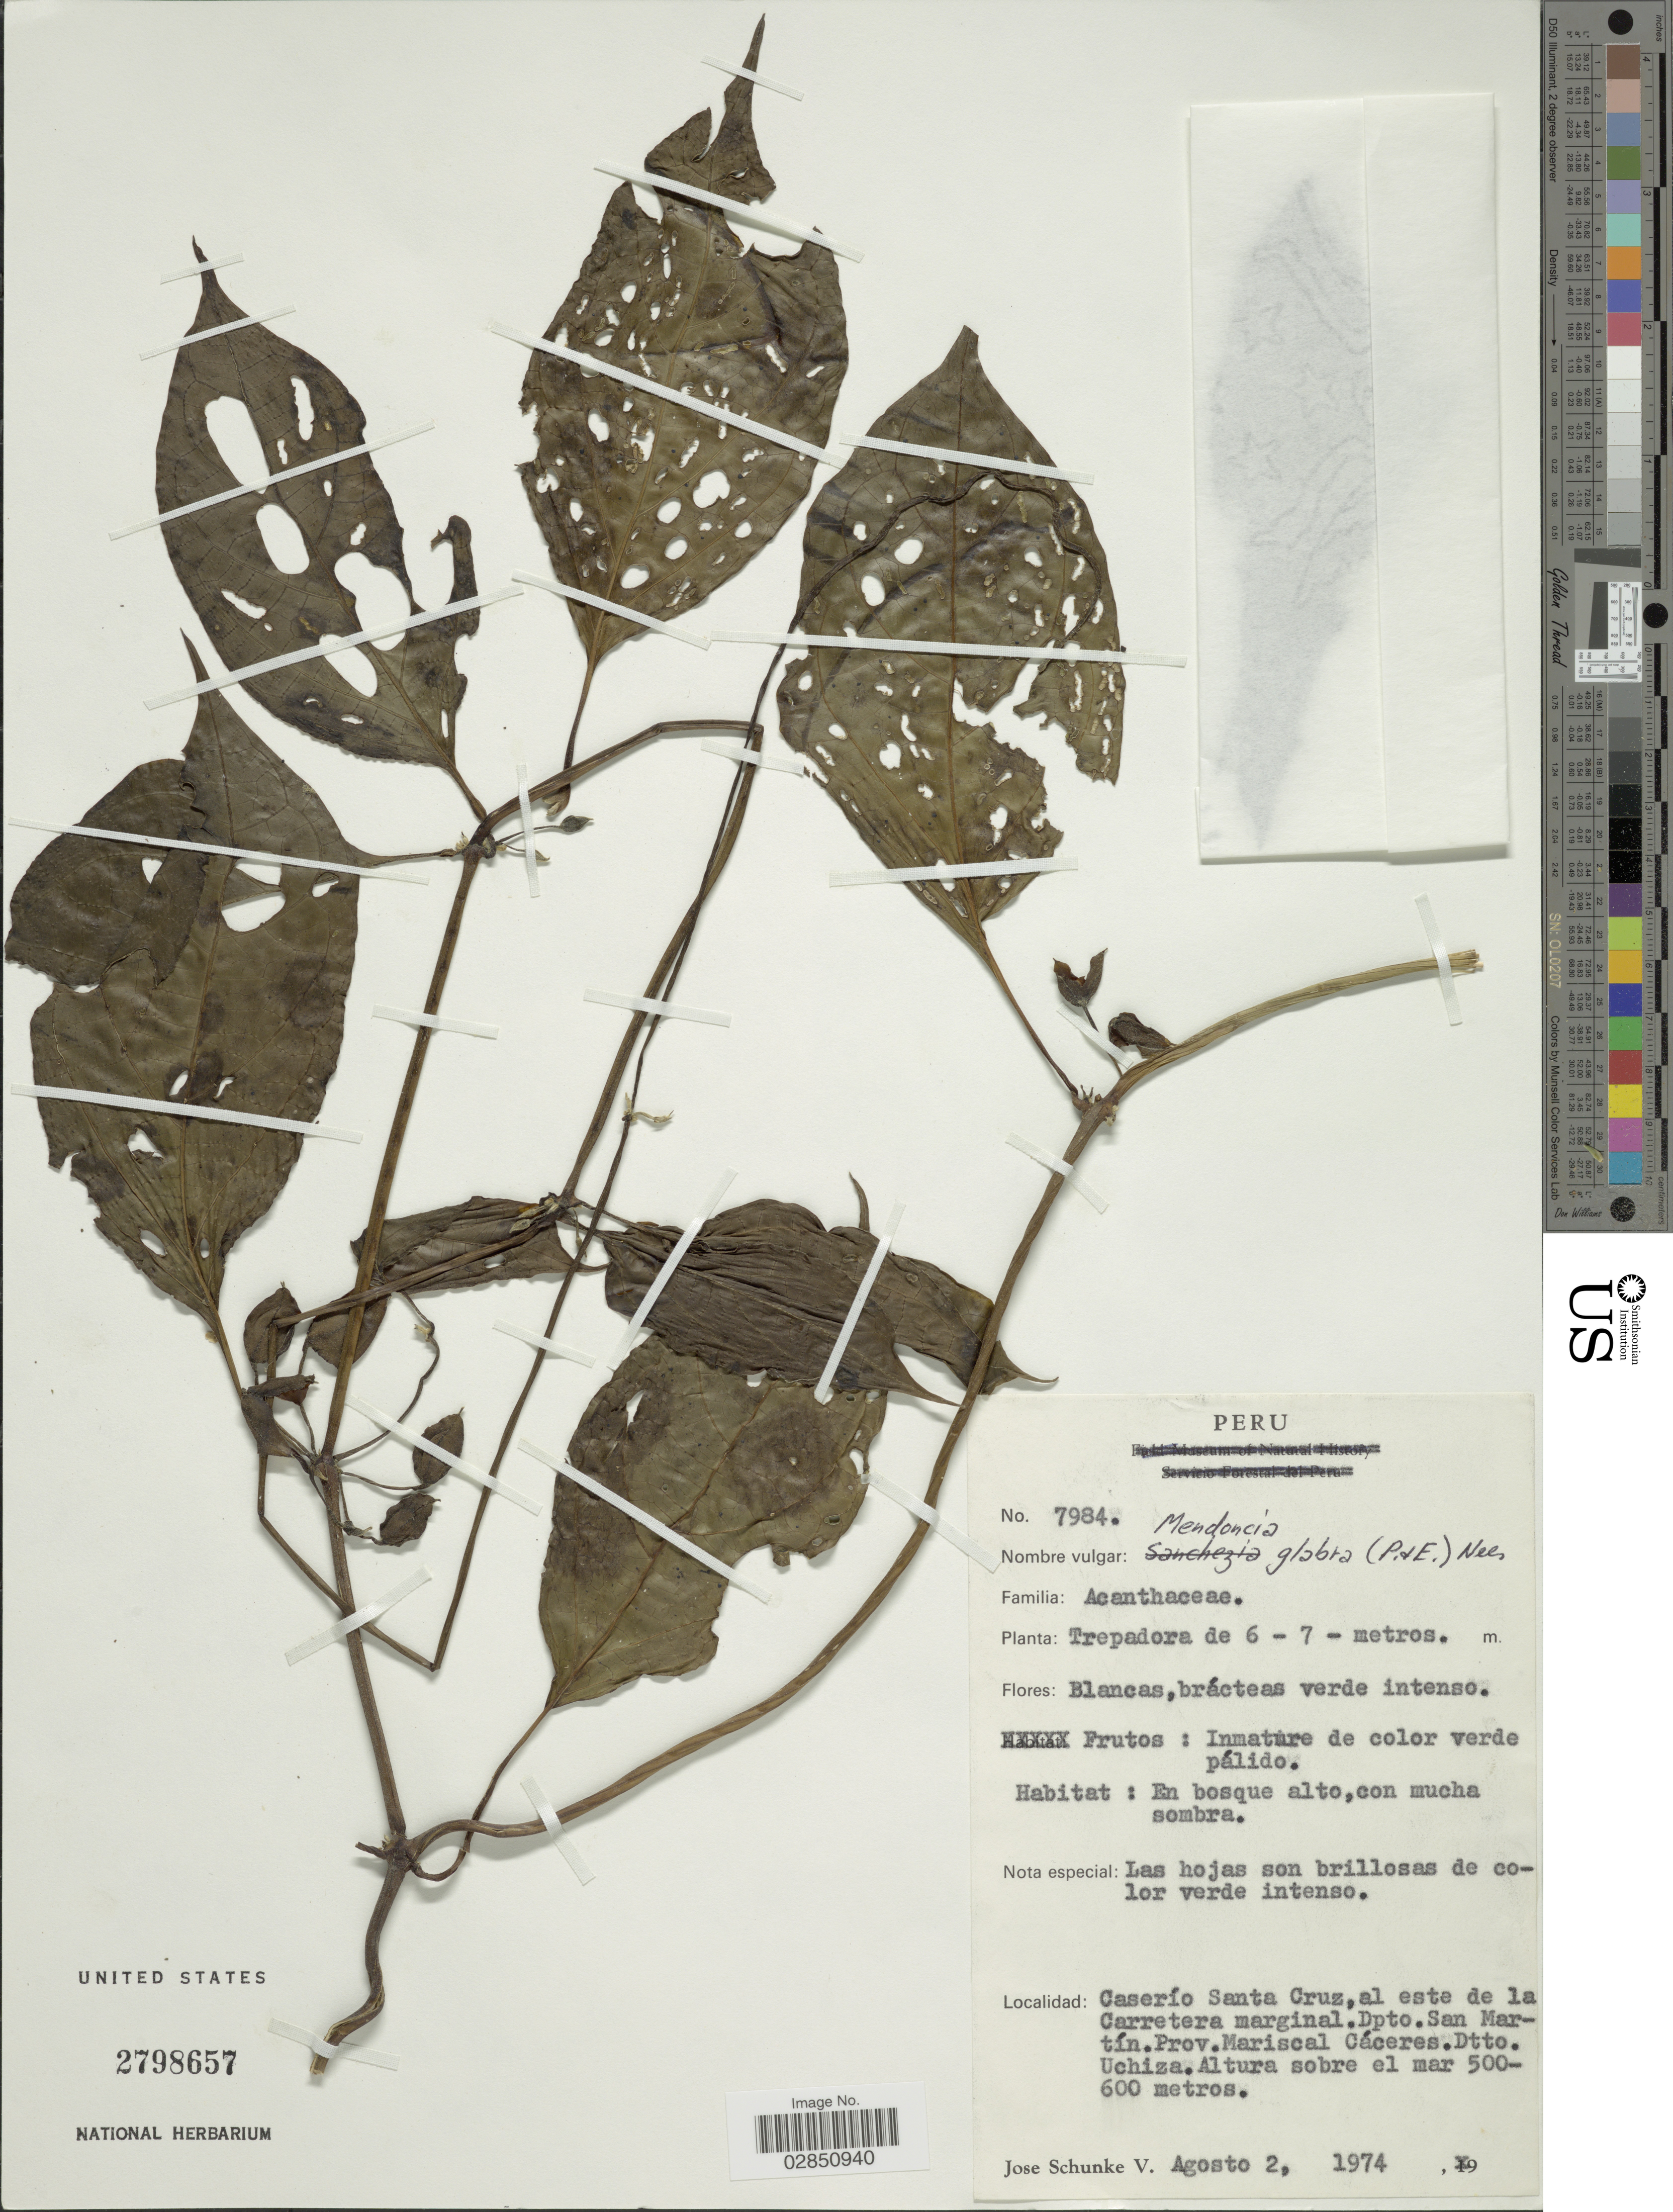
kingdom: Plantae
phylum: Tracheophyta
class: Magnoliopsida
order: Lamiales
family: Acanthaceae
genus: Mendoncia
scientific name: Mendoncia glabra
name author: (Poepp. & Endl.) Nees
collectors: J. Schunke Vigo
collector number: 7984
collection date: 1974-08-02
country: Peru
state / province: San Martín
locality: Caserío Santa Cruz, al este de la Carretera marginal, Prov. Mariscal Cáceres, Dtto. Uchiza.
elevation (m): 500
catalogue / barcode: US 2798657